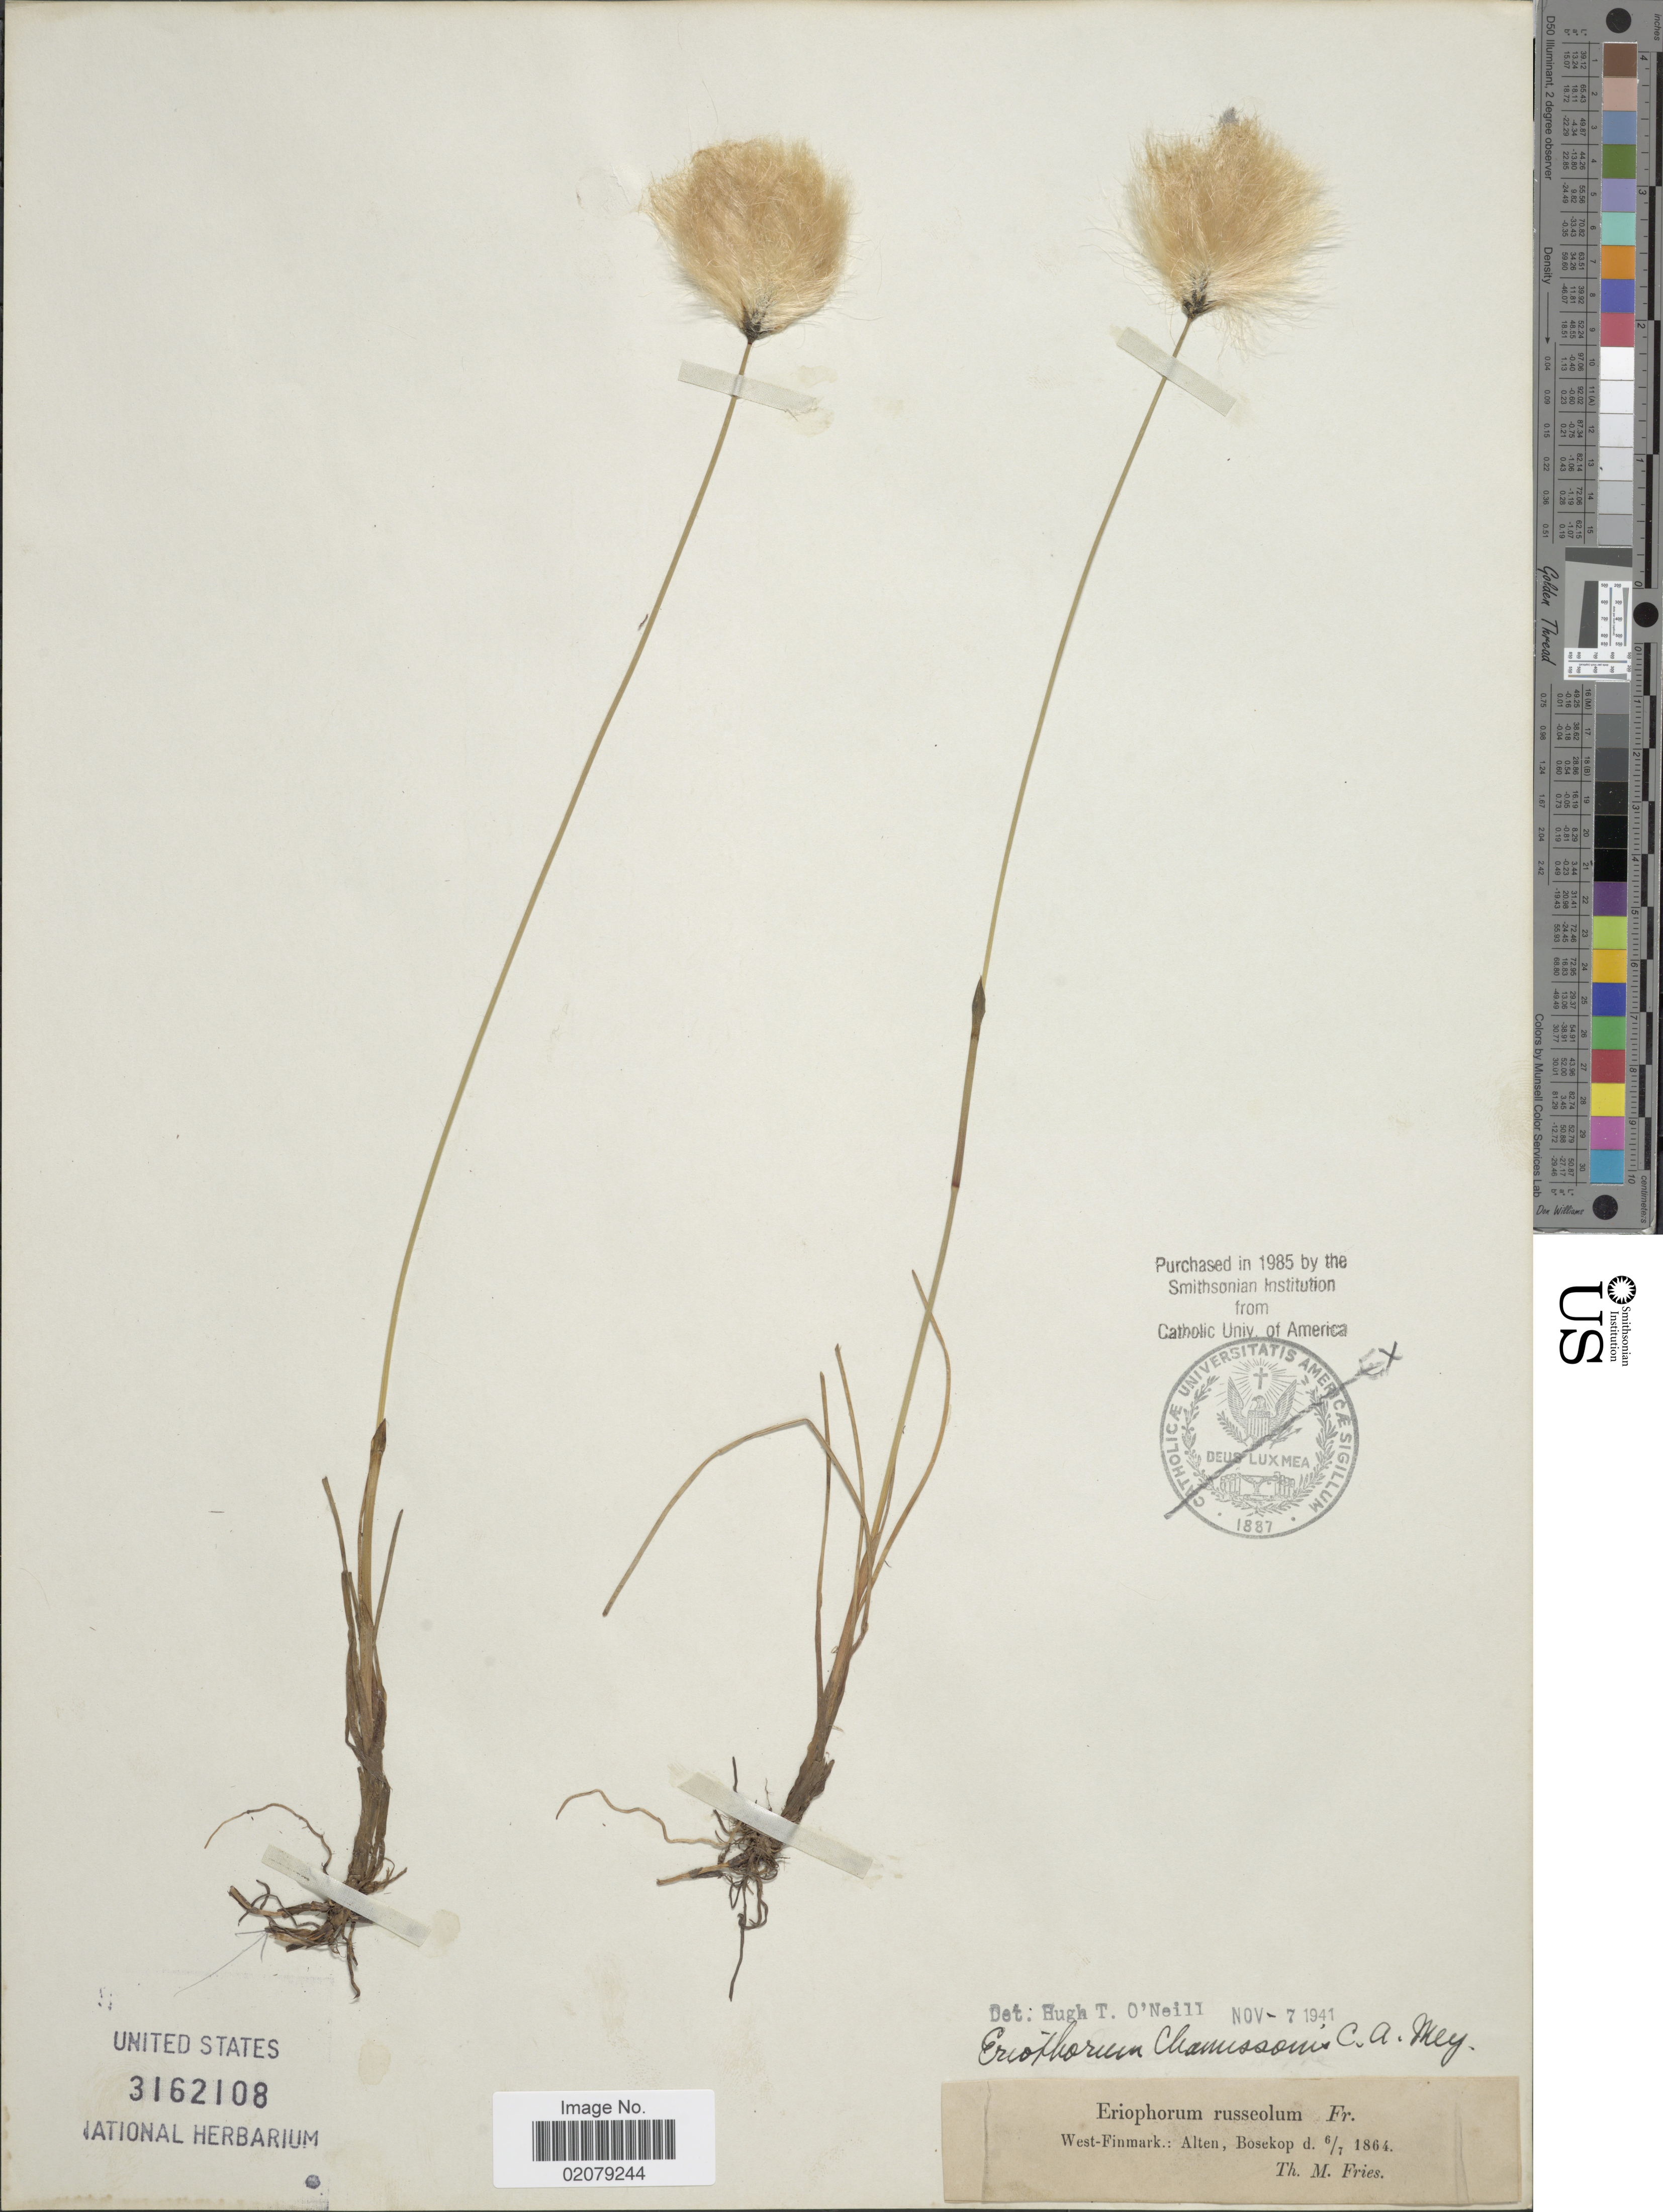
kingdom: Plantae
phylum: Tracheophyta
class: Liliopsida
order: Poales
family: Cyperaceae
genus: Eriophorum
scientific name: Eriophorum chamissonis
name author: C.A. Mey.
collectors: T. Fries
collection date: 1864-07-06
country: Norway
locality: West-Finmark, Alten, Bosekop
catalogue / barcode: US 3162108